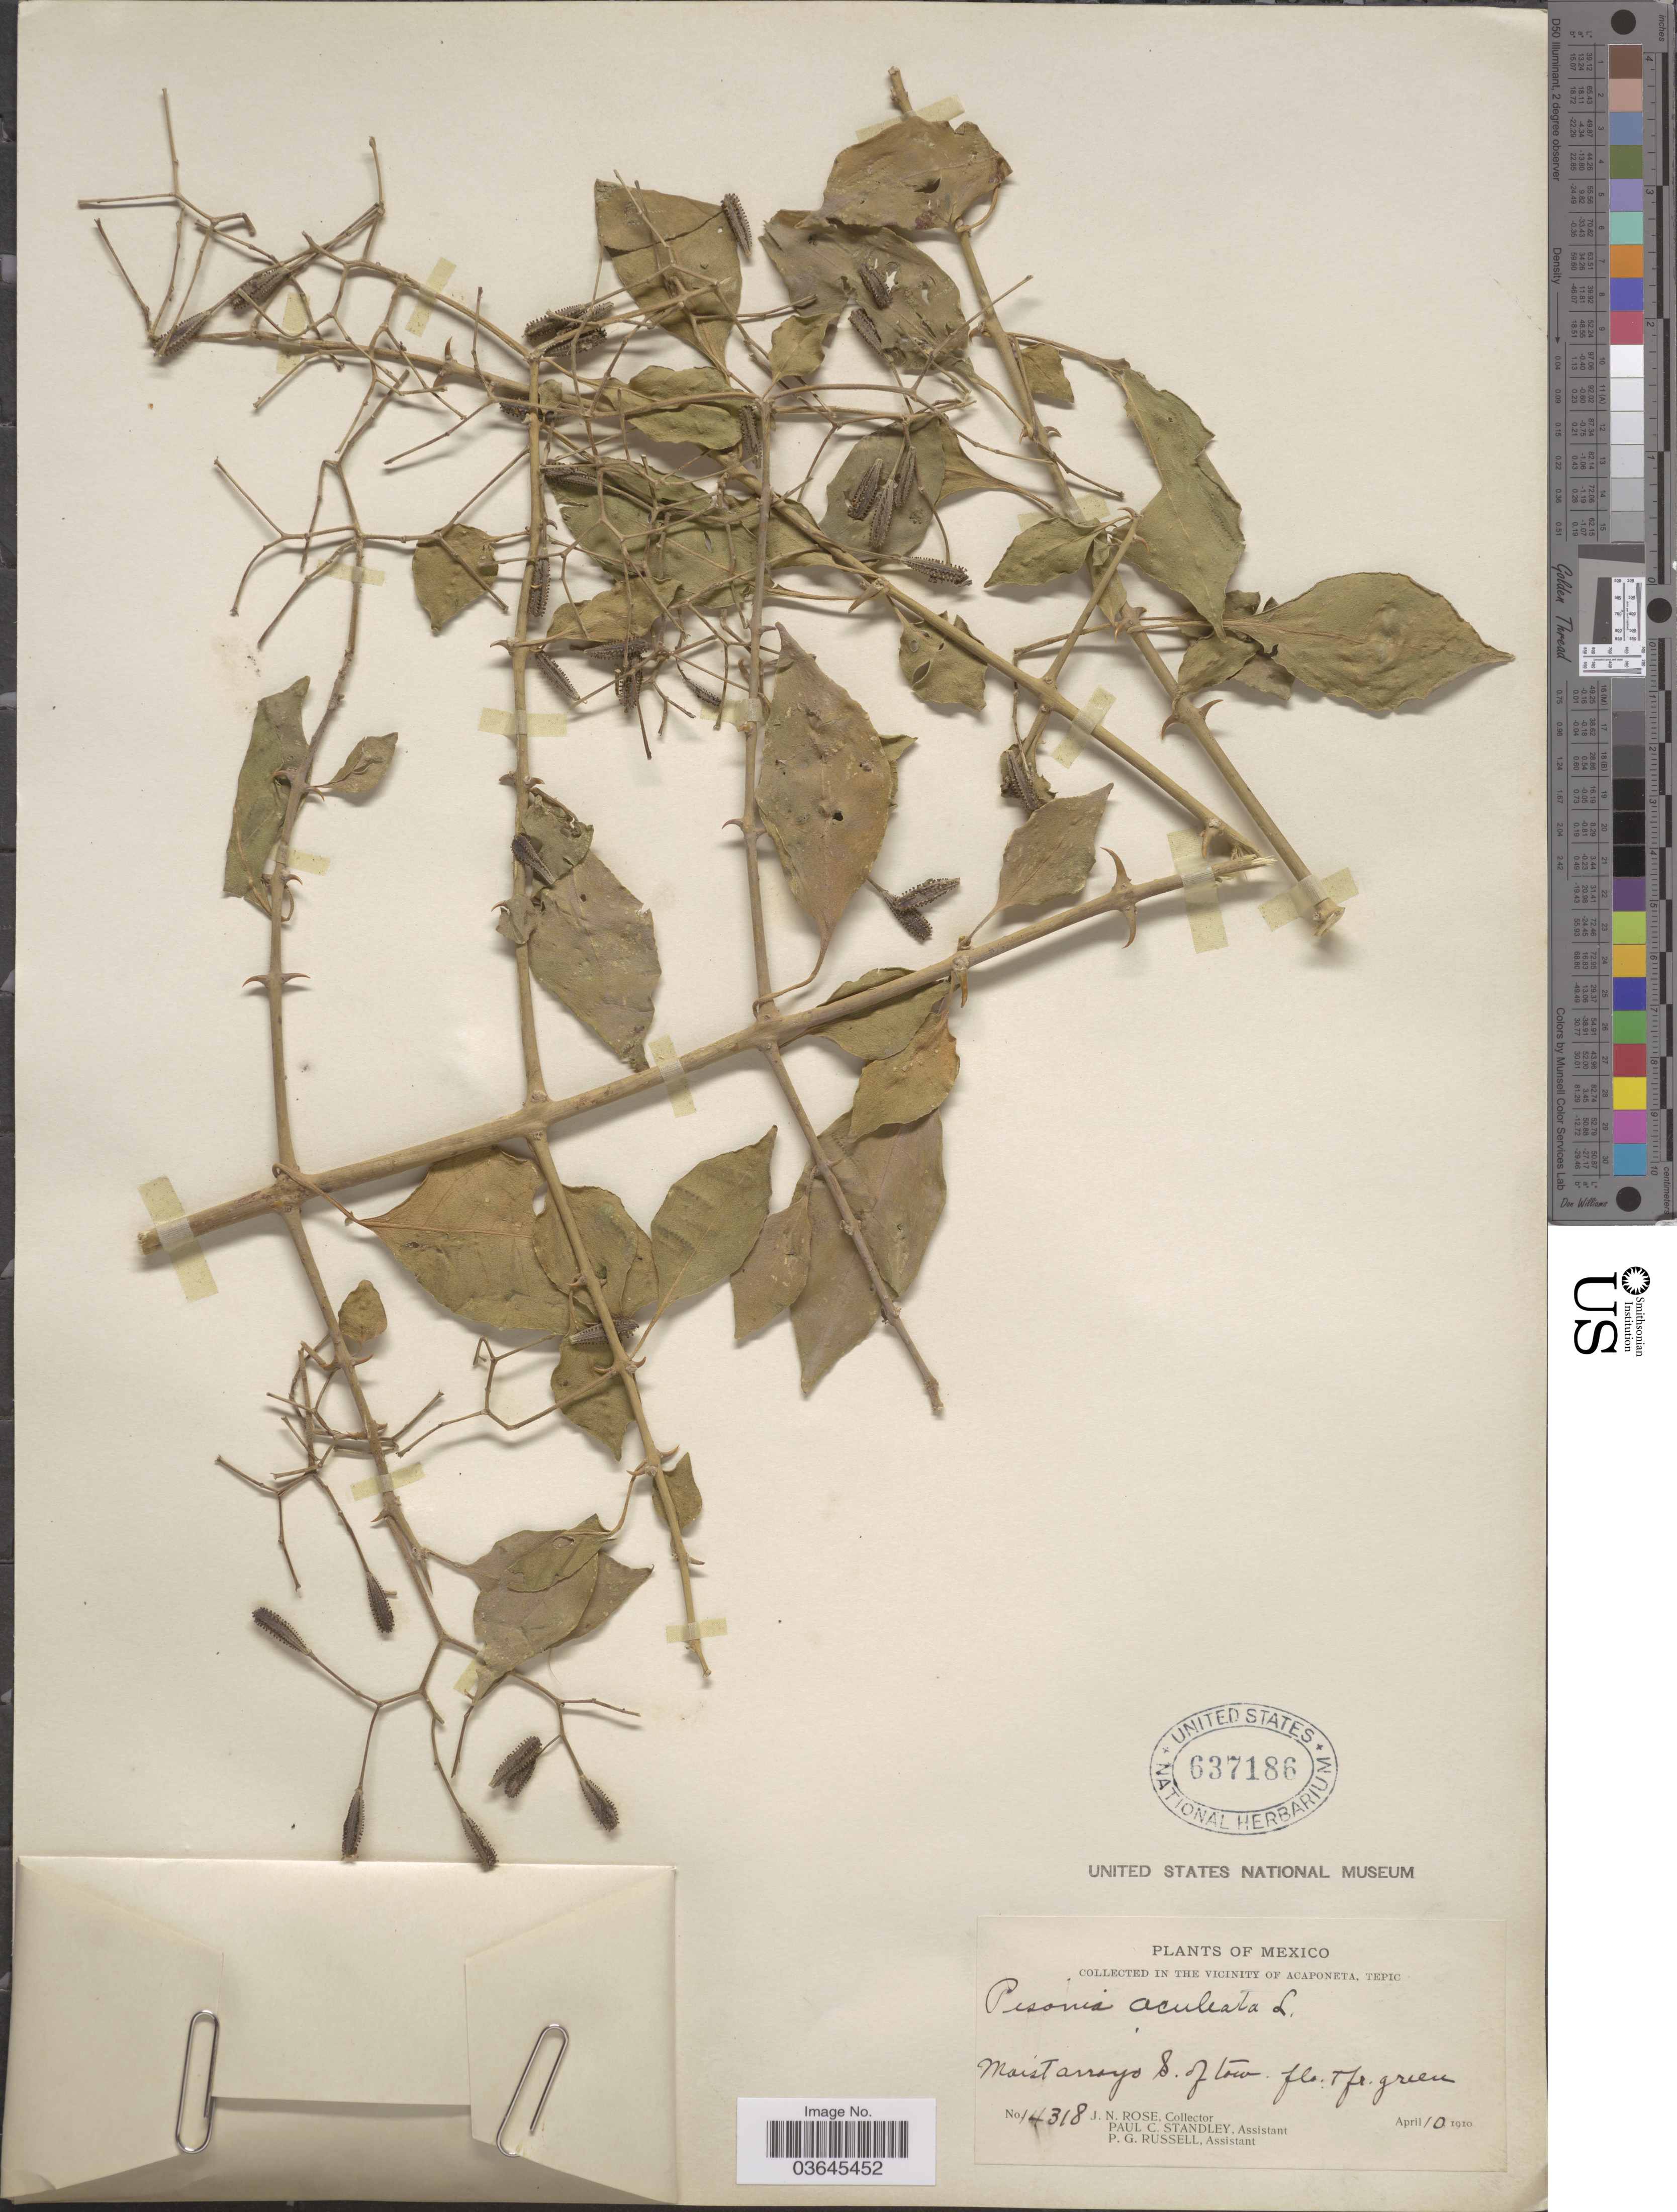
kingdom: Plantae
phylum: Tracheophyta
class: Magnoliopsida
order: Caryophyllales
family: Nyctaginaceae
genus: Pisonia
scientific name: Pisonia aculeata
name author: L.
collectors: J. N. Rose, P. C. Standley & P. G. Russell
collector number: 14318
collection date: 1910-04-10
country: Mexico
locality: The vicinity of Acaponeta, Tepic. S. of town.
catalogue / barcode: US 637186